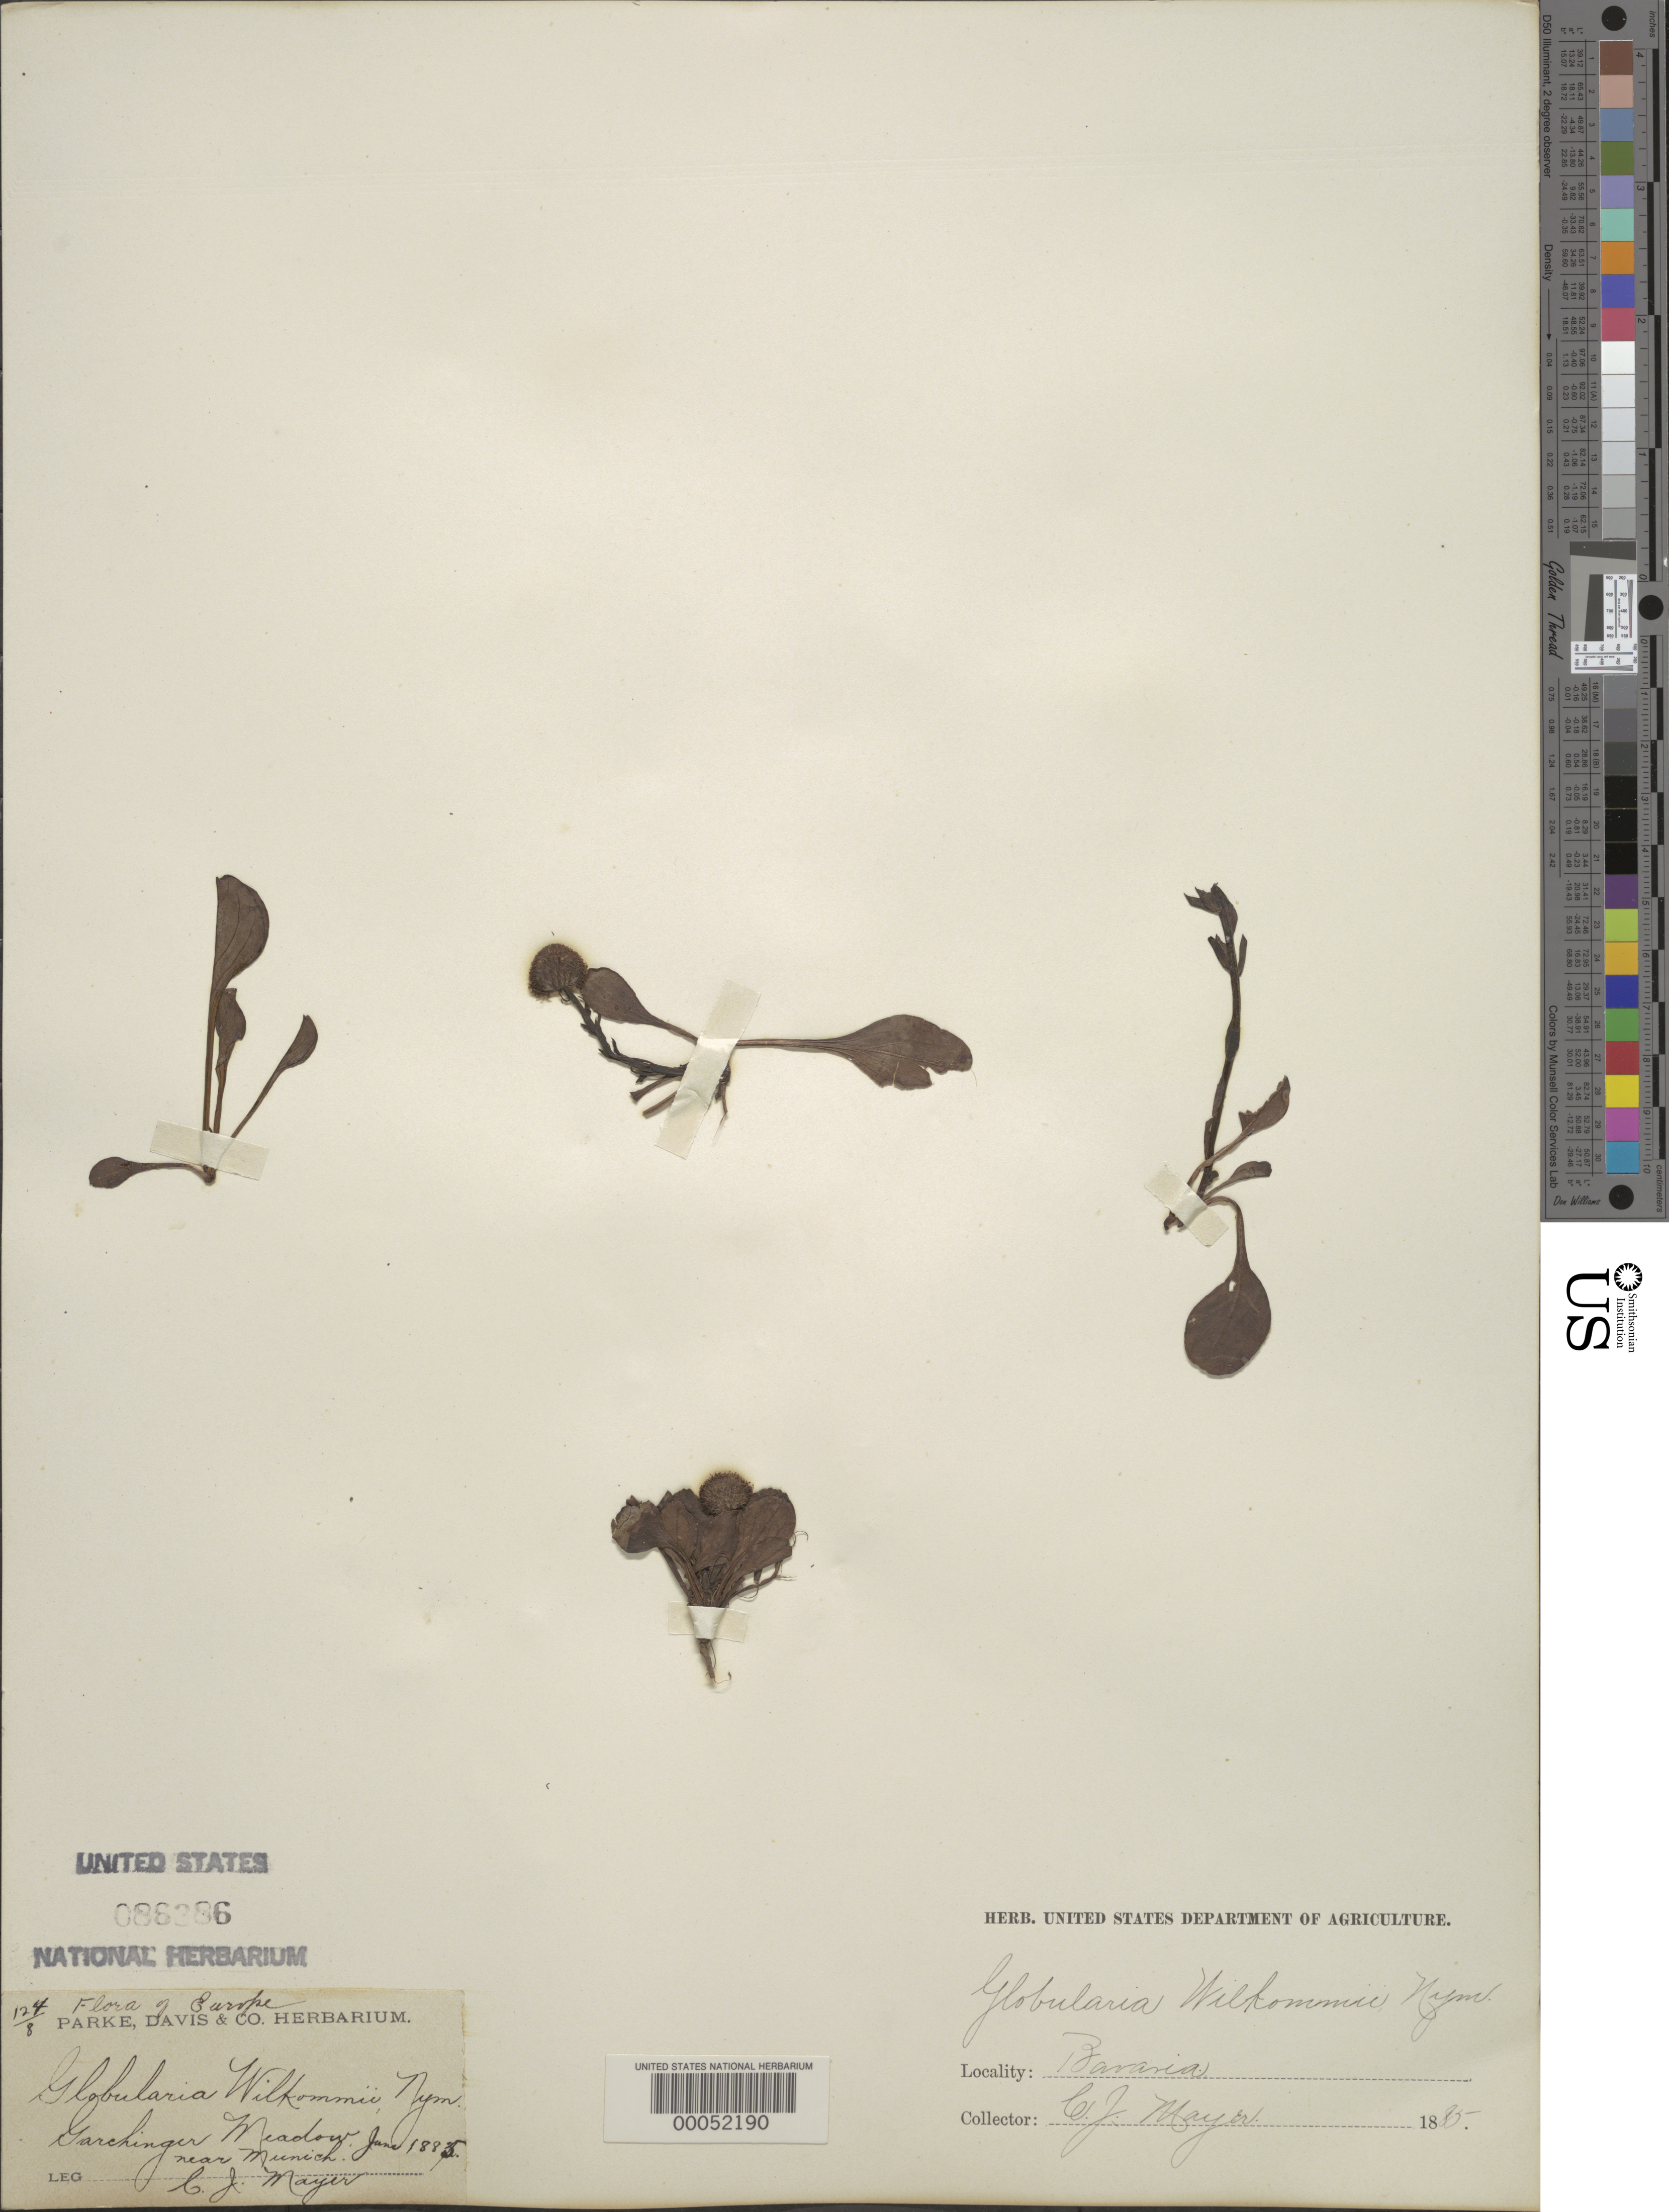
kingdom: Plantae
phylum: Tracheophyta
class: Magnoliopsida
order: Lamiales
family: Plantaginaceae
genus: Globularia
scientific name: Globularia willkommii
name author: Nyman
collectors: L. Mayer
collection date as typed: Jun 1885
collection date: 1885-06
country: Germany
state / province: Bayern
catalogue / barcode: US 86386